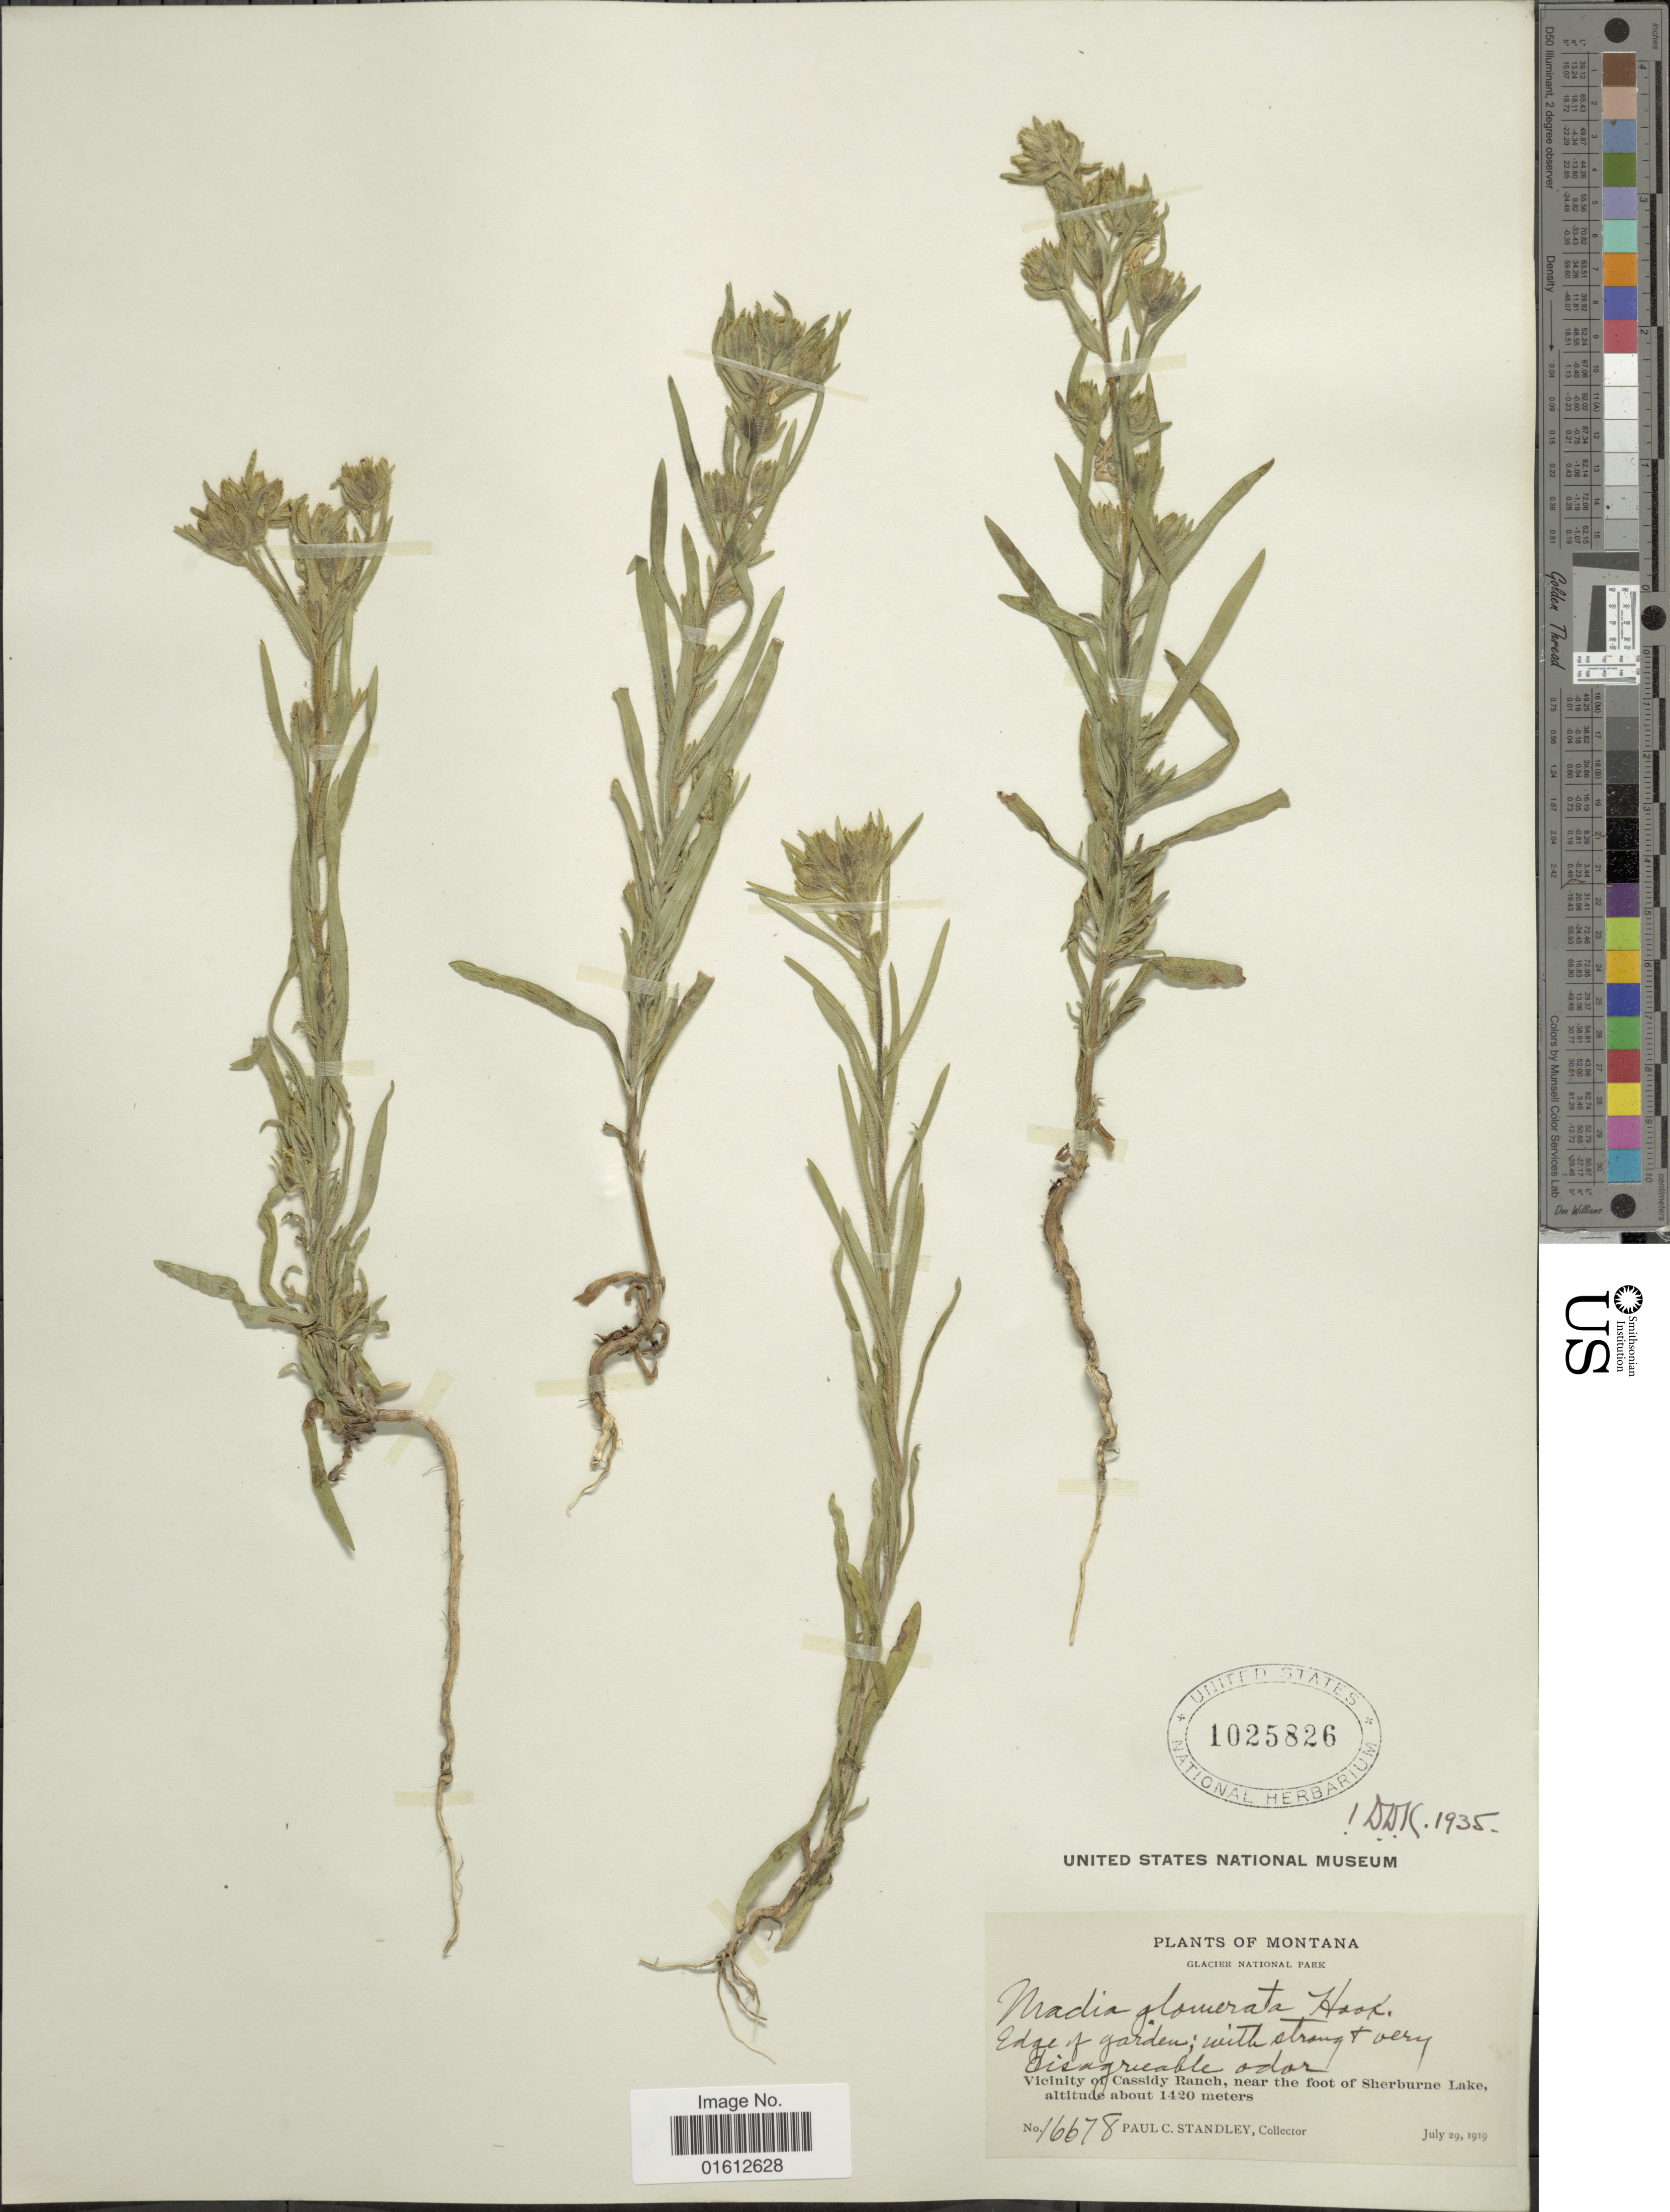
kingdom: Plantae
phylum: Tracheophyta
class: Magnoliopsida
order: Asterales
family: Asteraceae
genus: Madia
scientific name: Madia glomerata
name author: Hook.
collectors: P. C. Standley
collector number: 16678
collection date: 1919-07-29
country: United States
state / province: Montana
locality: Glacier National Park. Vicinity of Cassidy Ranch, near the foot of Sherburne Lake.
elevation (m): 1420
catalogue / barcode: US 1025826